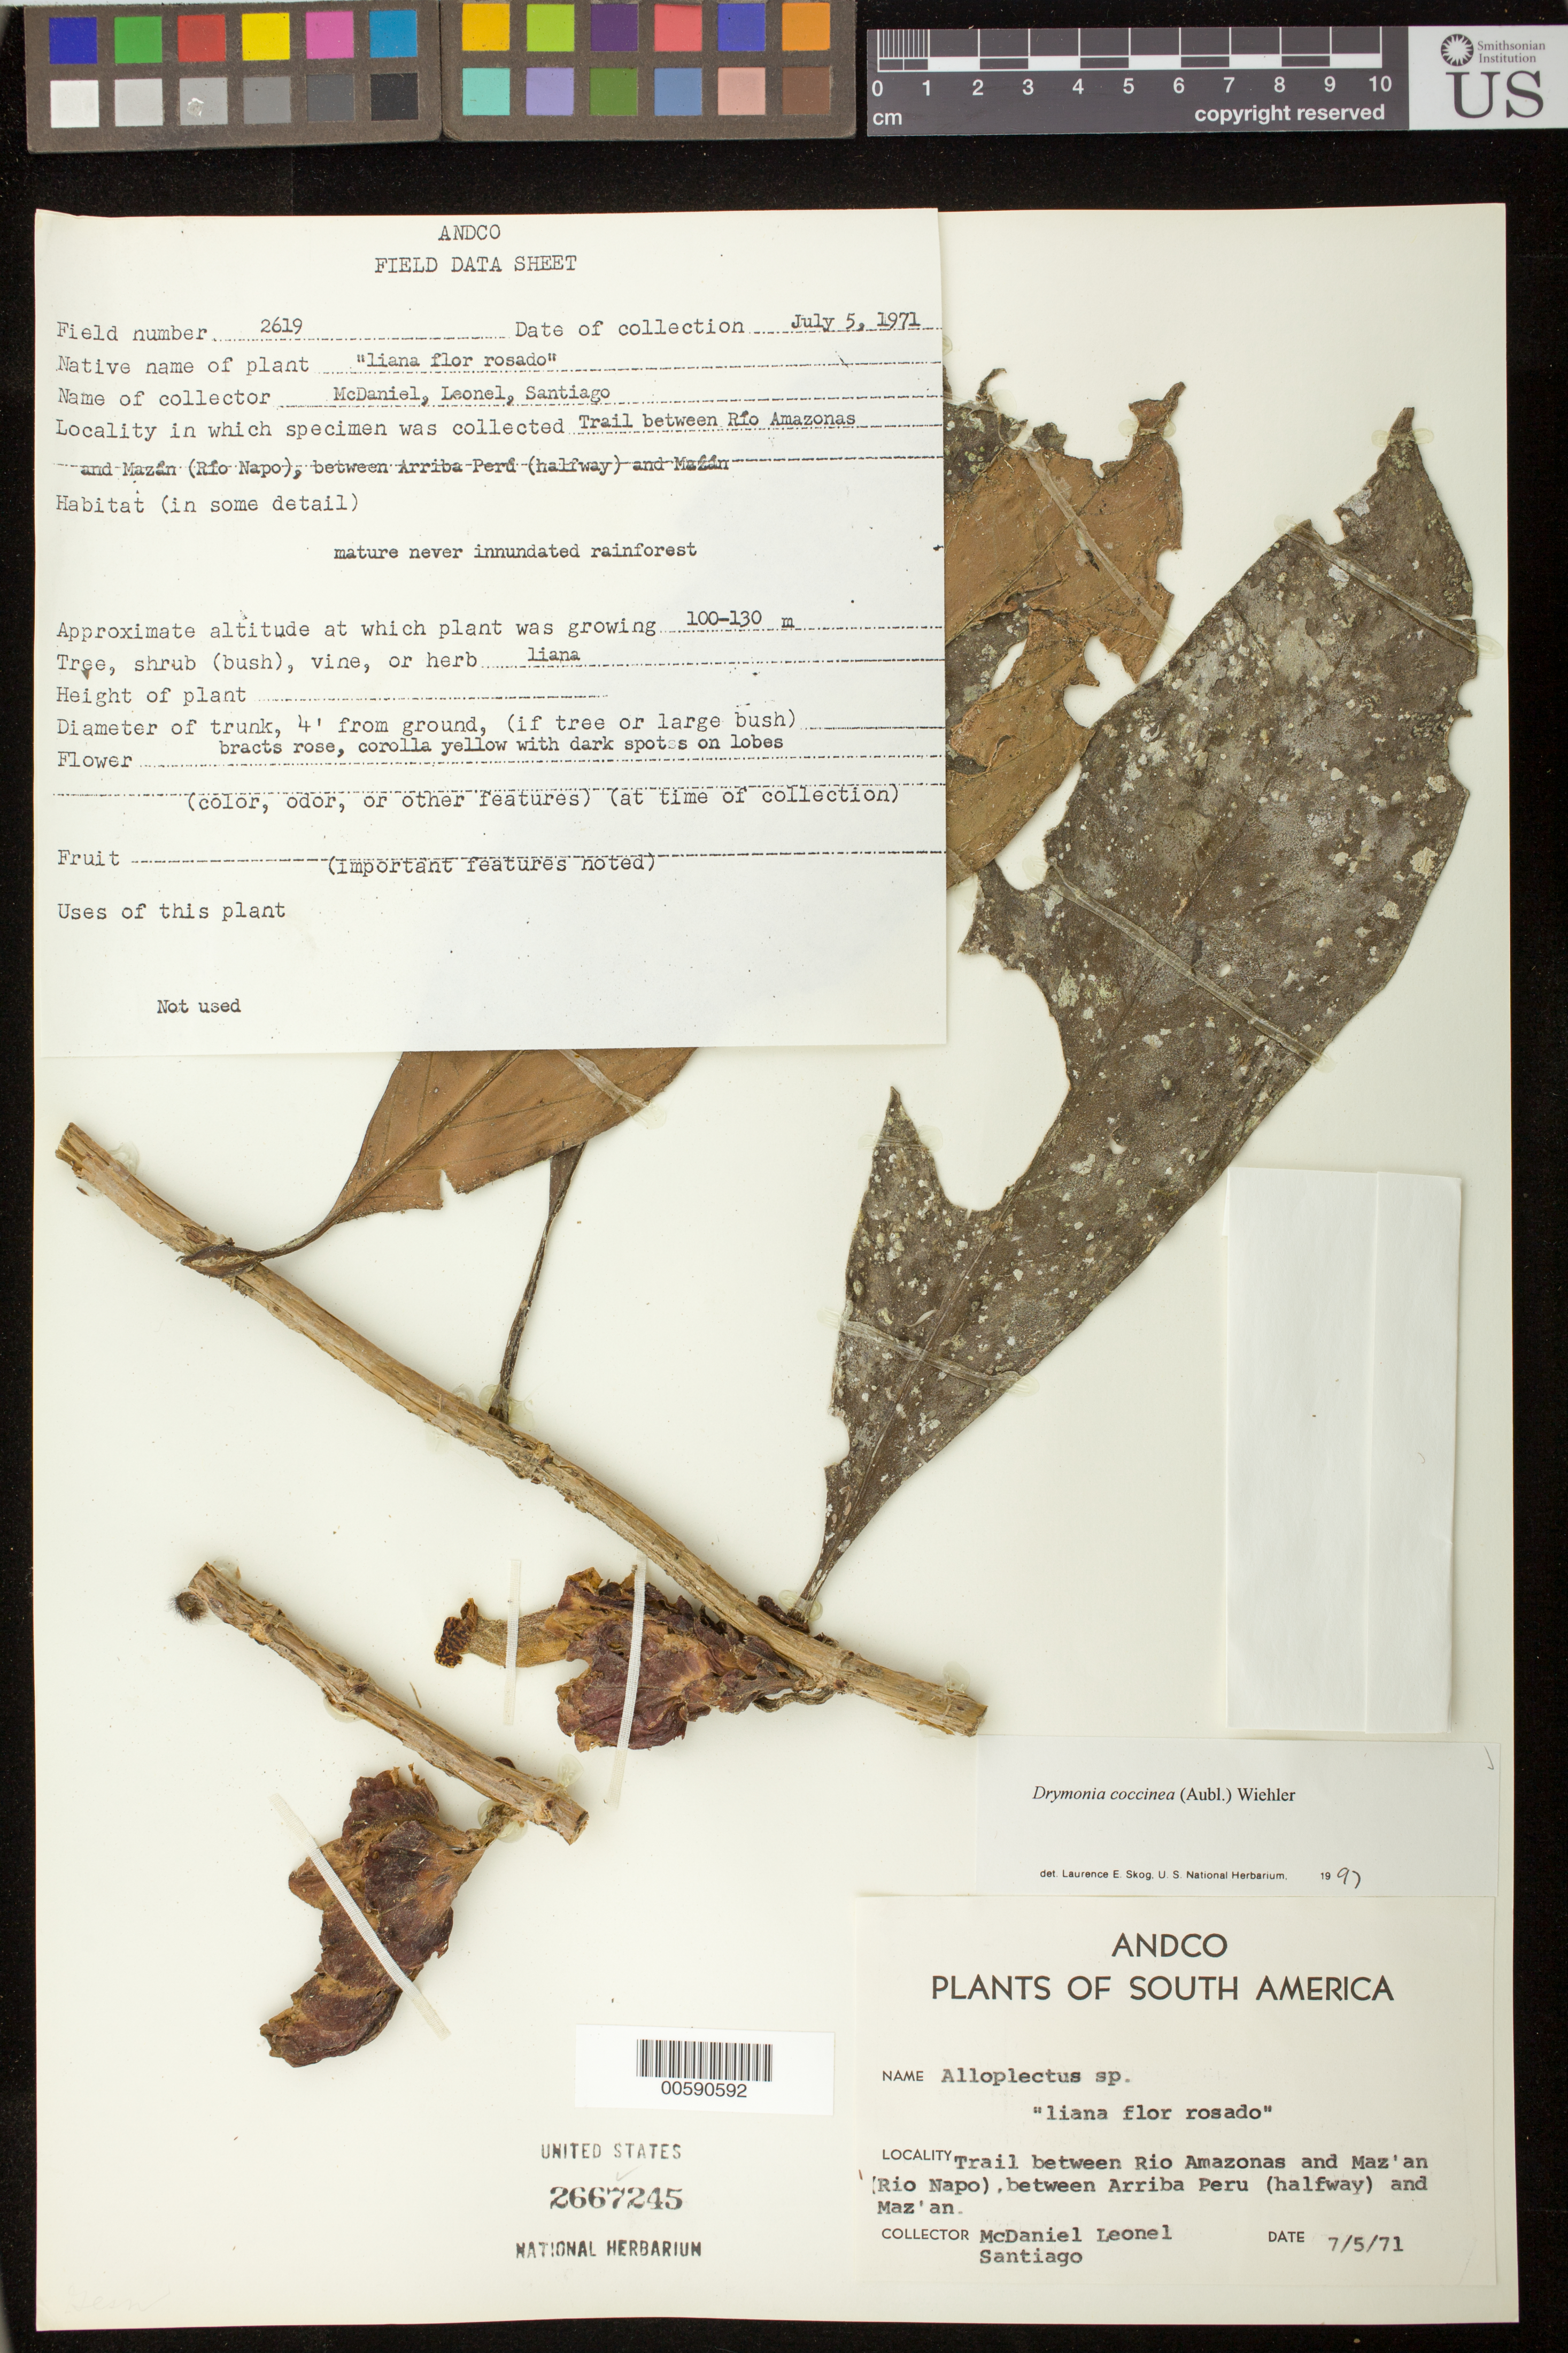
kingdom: Plantae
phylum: Tracheophyta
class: Magnoliopsida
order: Lamiales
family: Gesneriaceae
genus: Drymonia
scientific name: Drymonia coccinea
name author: (Aubl.) Wiehler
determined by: Skog, Laurence E.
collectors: S. McDaniel, -- Leonel & -. Santiago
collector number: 2619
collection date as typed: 05 Jul 1971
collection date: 1971-07-05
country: Peru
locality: Trail between Río Amazonas and Mazán (Río Napo), between Arriba Peru (halfway) and Mazán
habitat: Mature never inundated rainforest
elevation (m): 100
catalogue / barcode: US 2667245